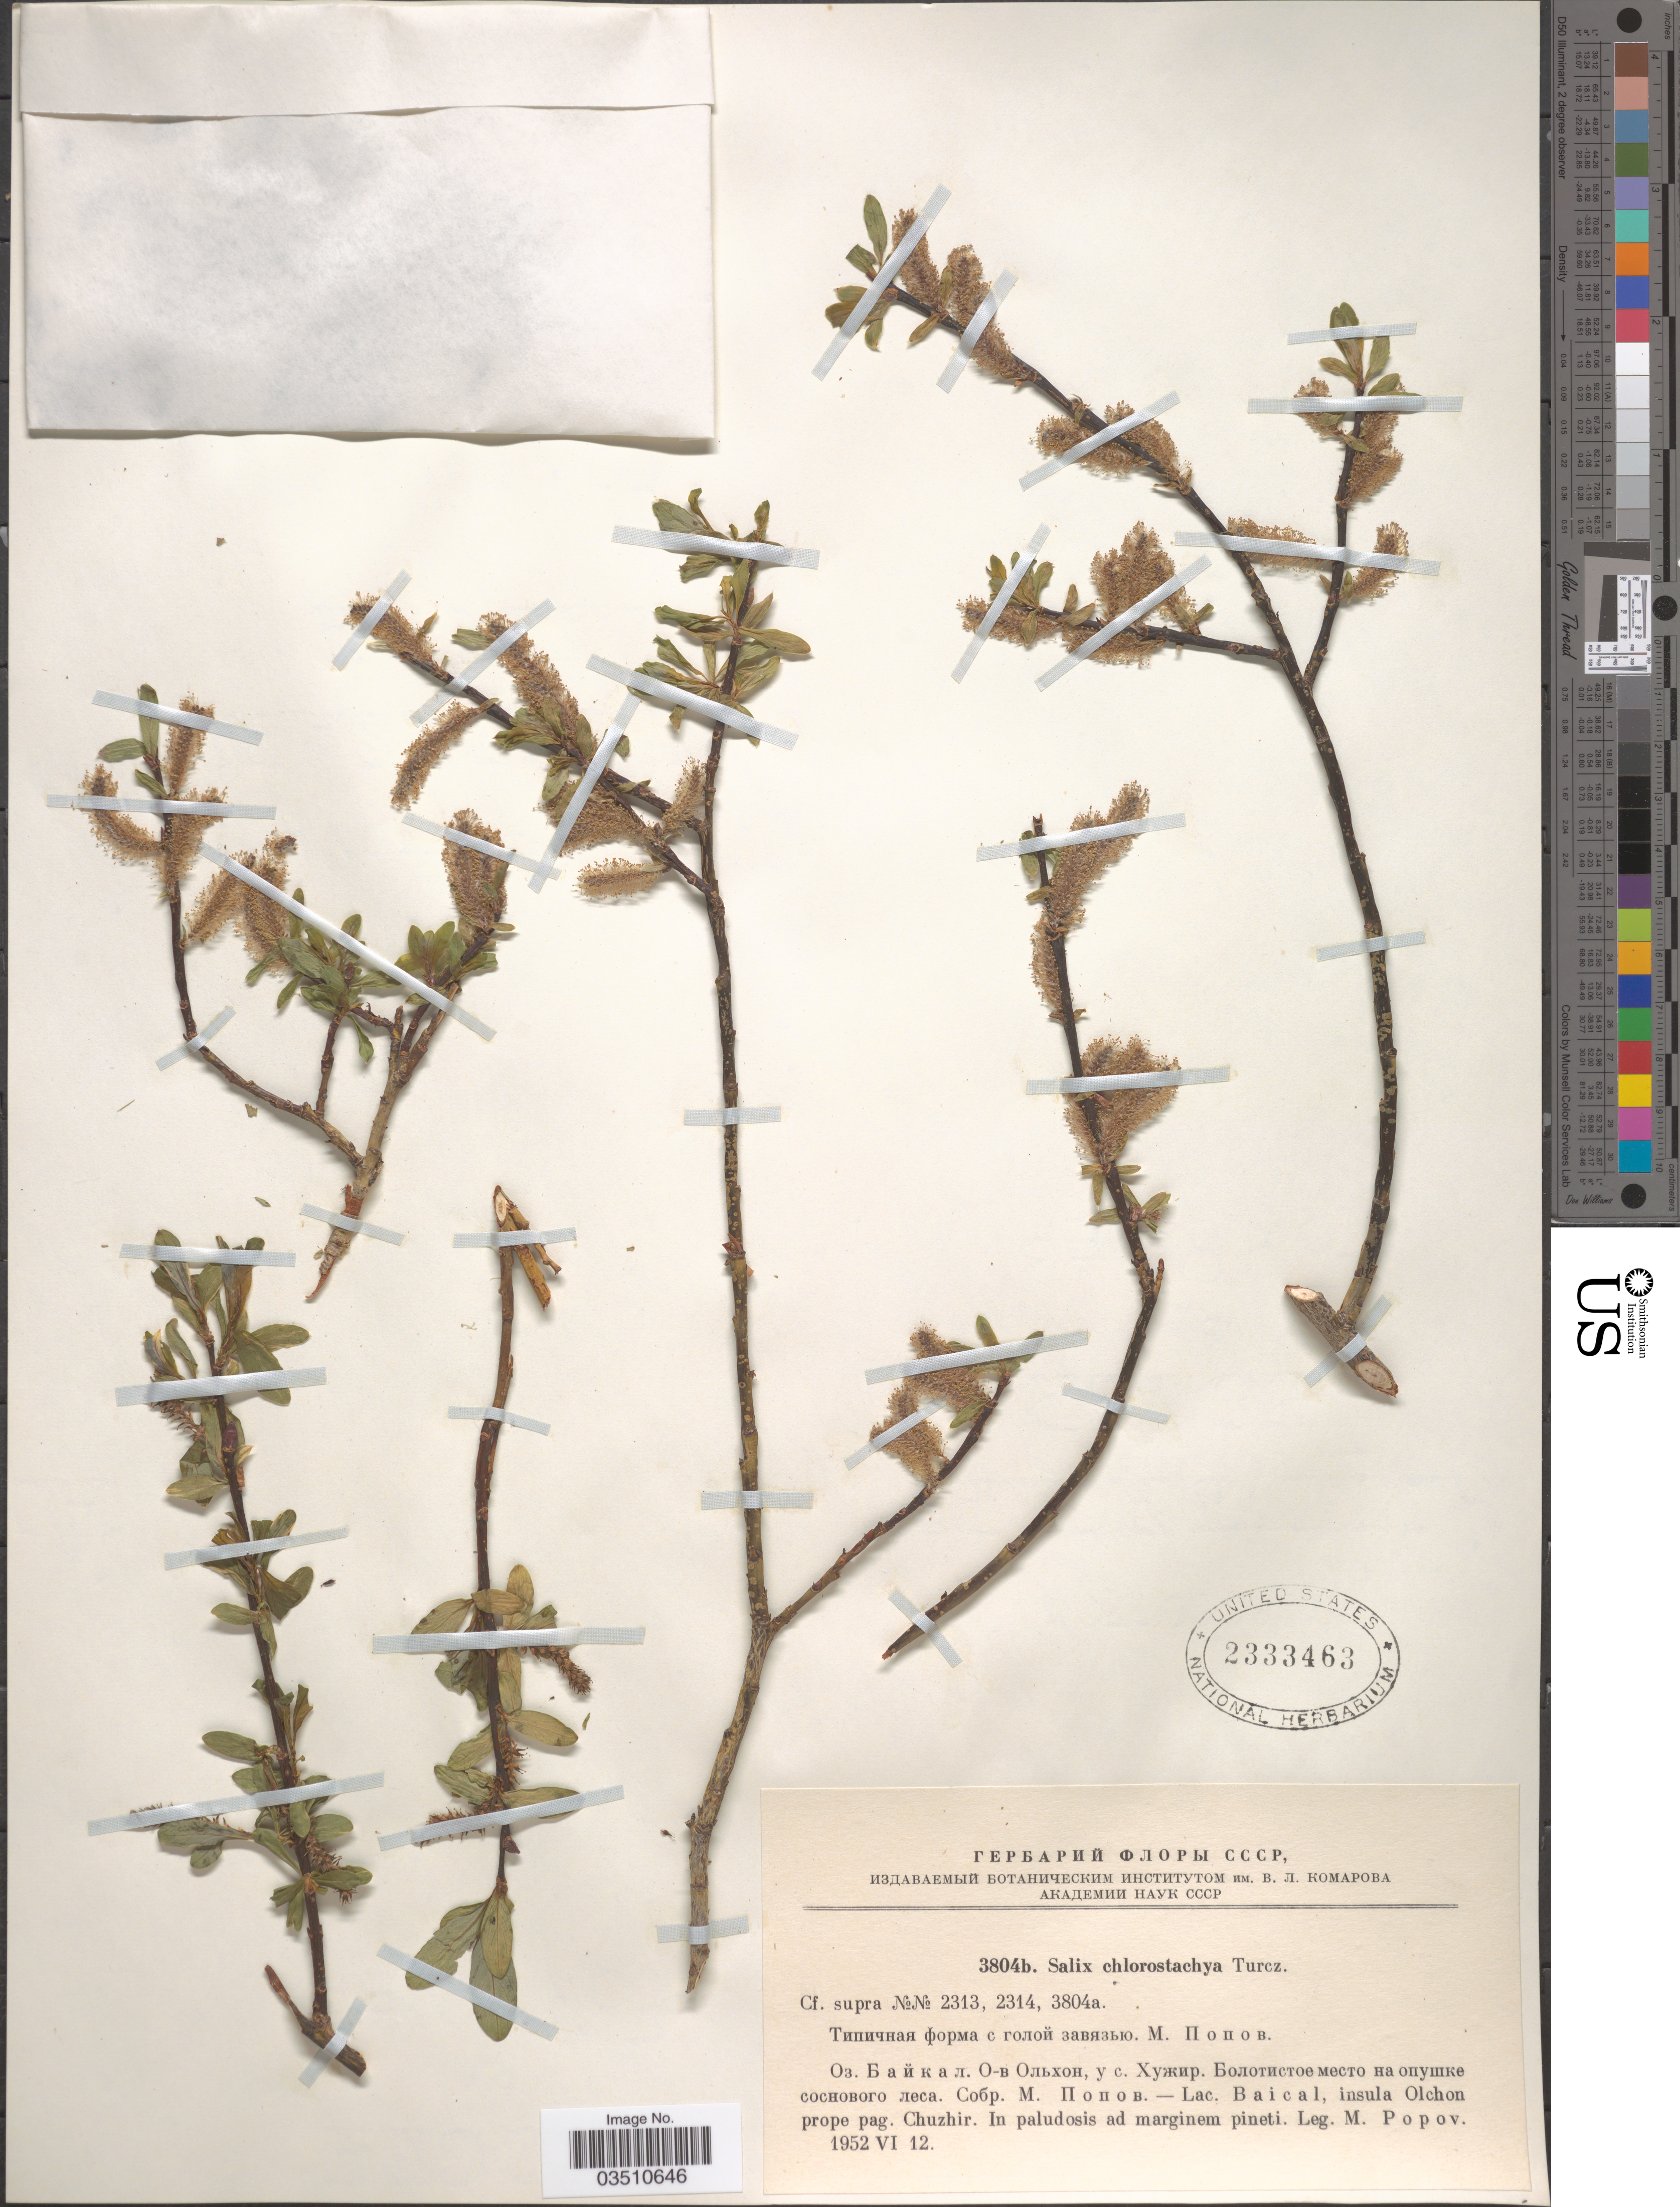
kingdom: Plantae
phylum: Tracheophyta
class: Magnoliopsida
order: Malpighiales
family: Salicaceae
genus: Salix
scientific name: Salix chlorostachya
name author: Turcz.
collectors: M. Popov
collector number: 3804b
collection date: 1952-06-12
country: Russian Federation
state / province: Irkutsk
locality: Lac. Baical, insula Olchon prope pag. Chuzhir.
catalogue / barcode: US 2333463